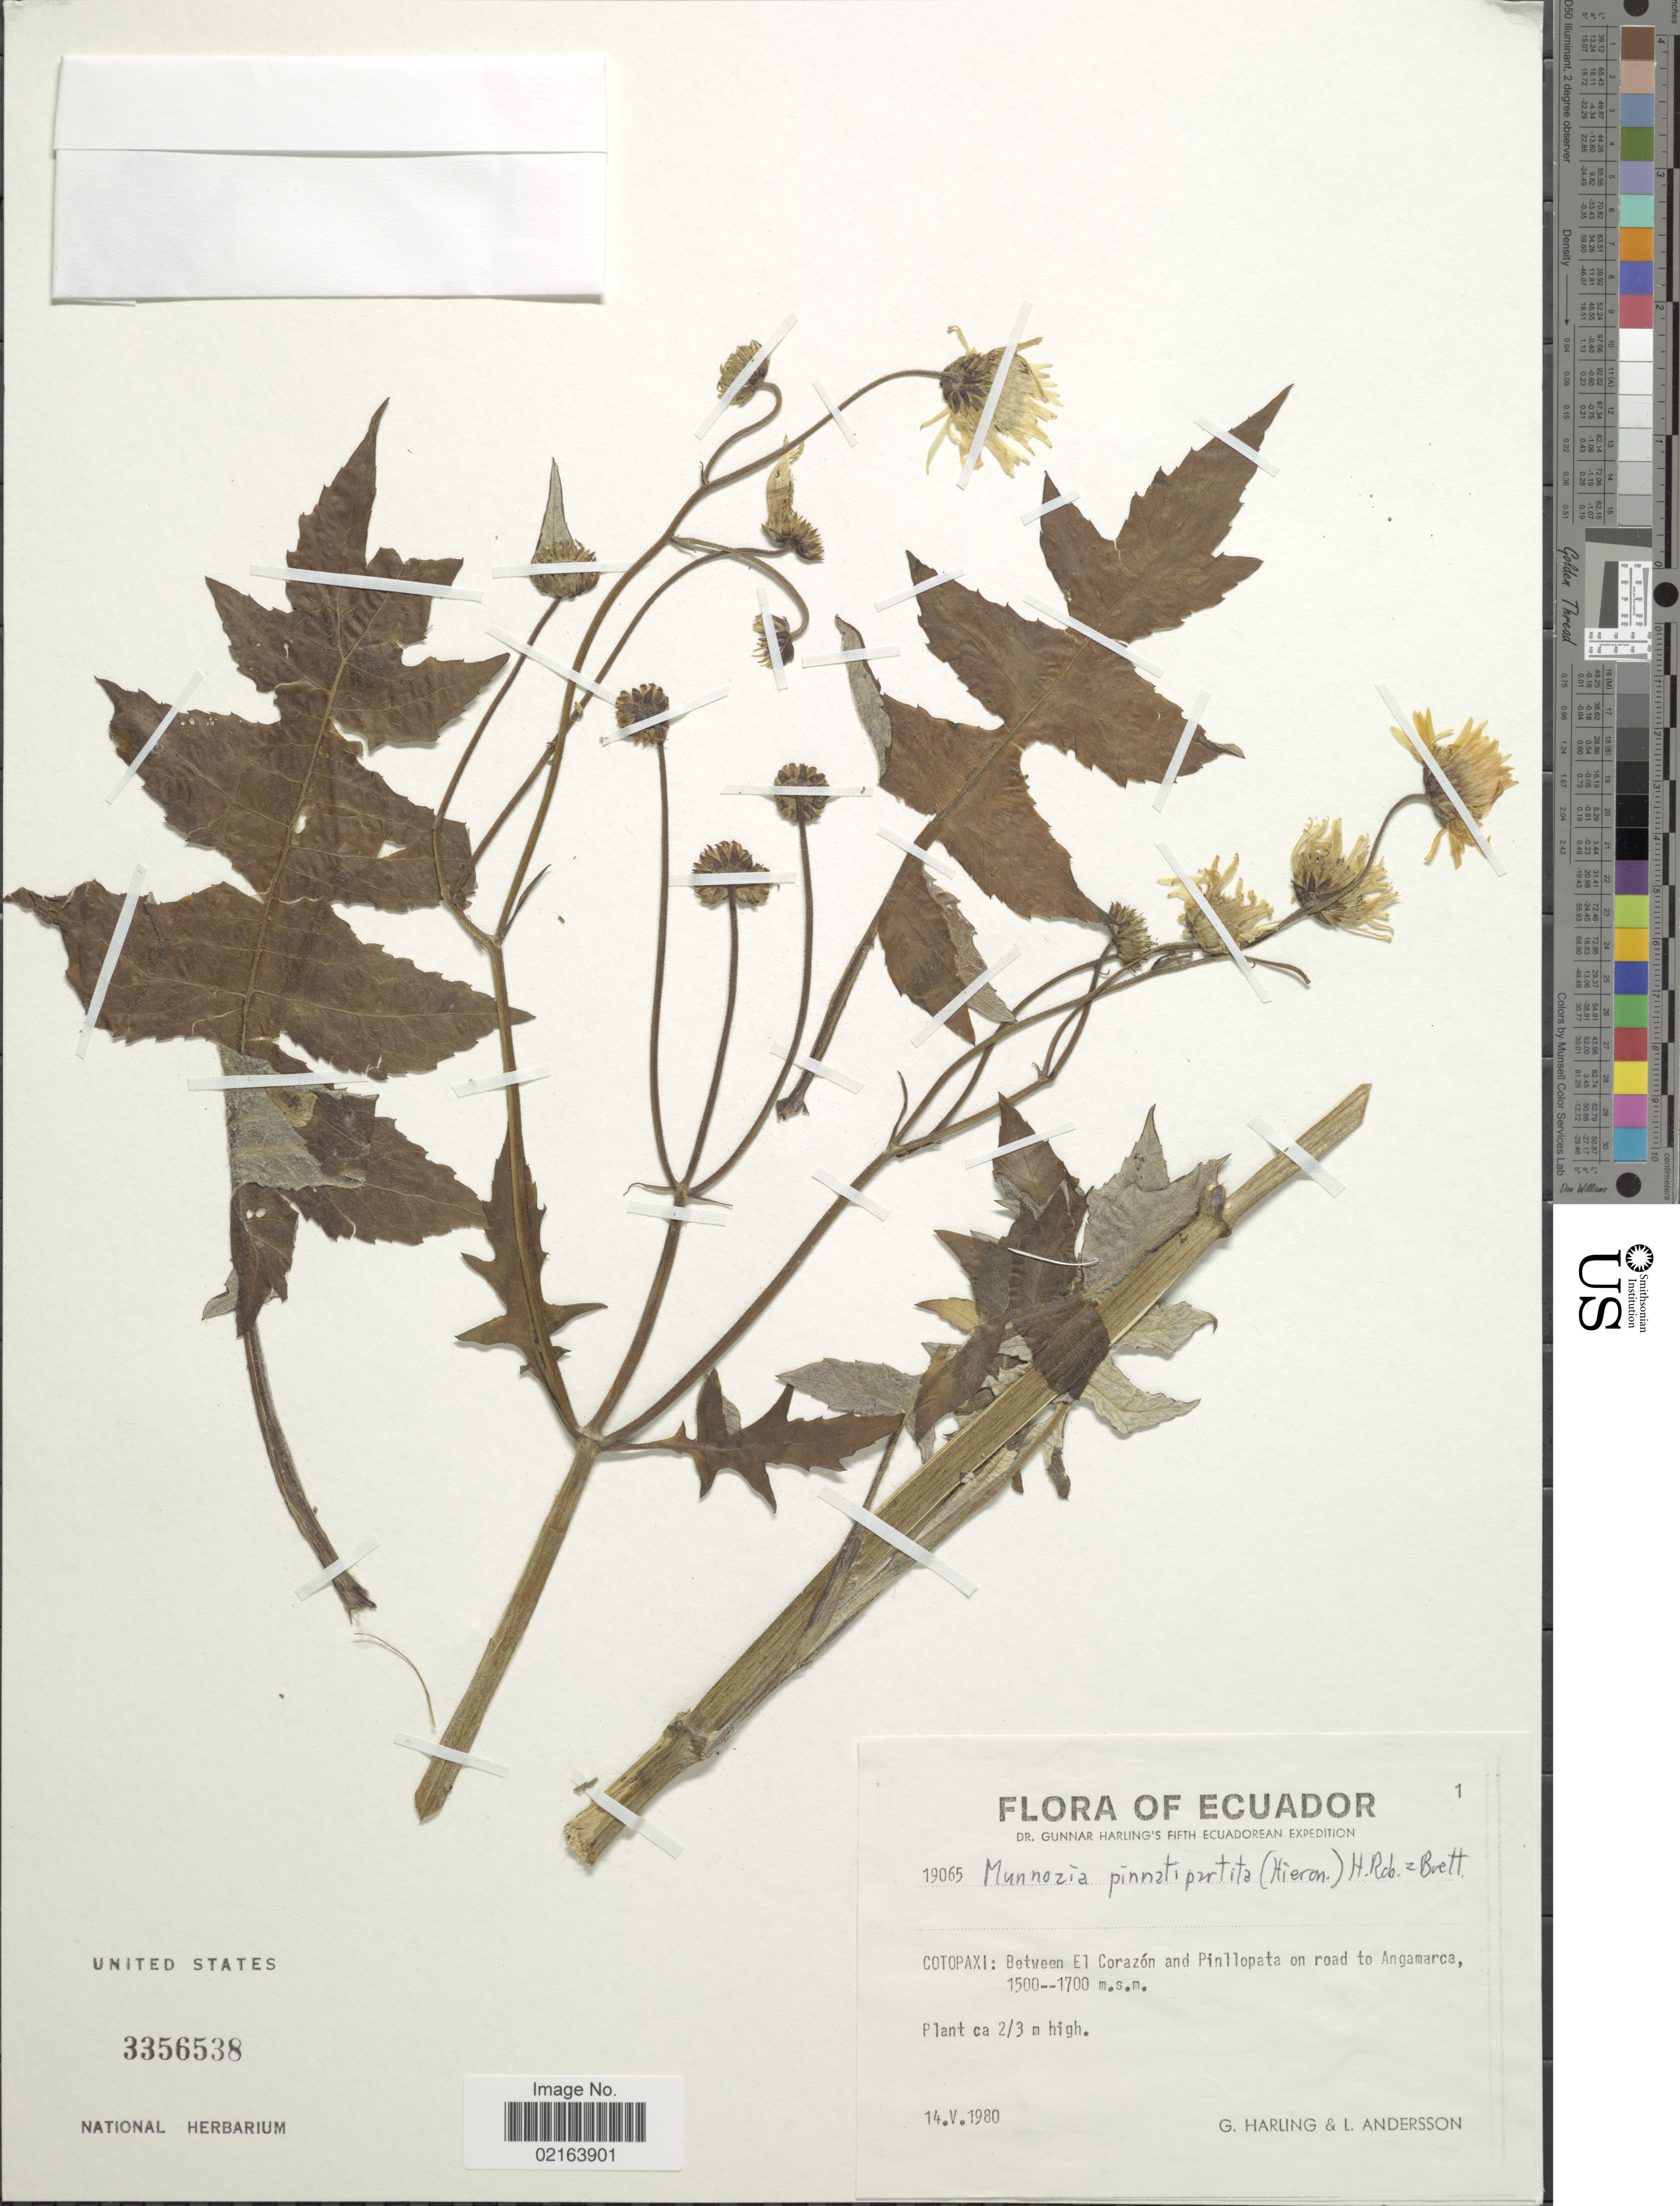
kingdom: Plantae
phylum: Tracheophyta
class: Magnoliopsida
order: Asterales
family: Asteraceae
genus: Munnozia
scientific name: Munnozia pinnatipartita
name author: (Hieron.) H. Rob. & Brettell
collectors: G. Harling & L. Andersson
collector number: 19065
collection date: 1980-05-14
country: Ecuador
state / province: Cotopaxi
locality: Cotopaxi: Between El Corazon and Pinllpata on road to Angamarca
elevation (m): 1500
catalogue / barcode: US 3356538